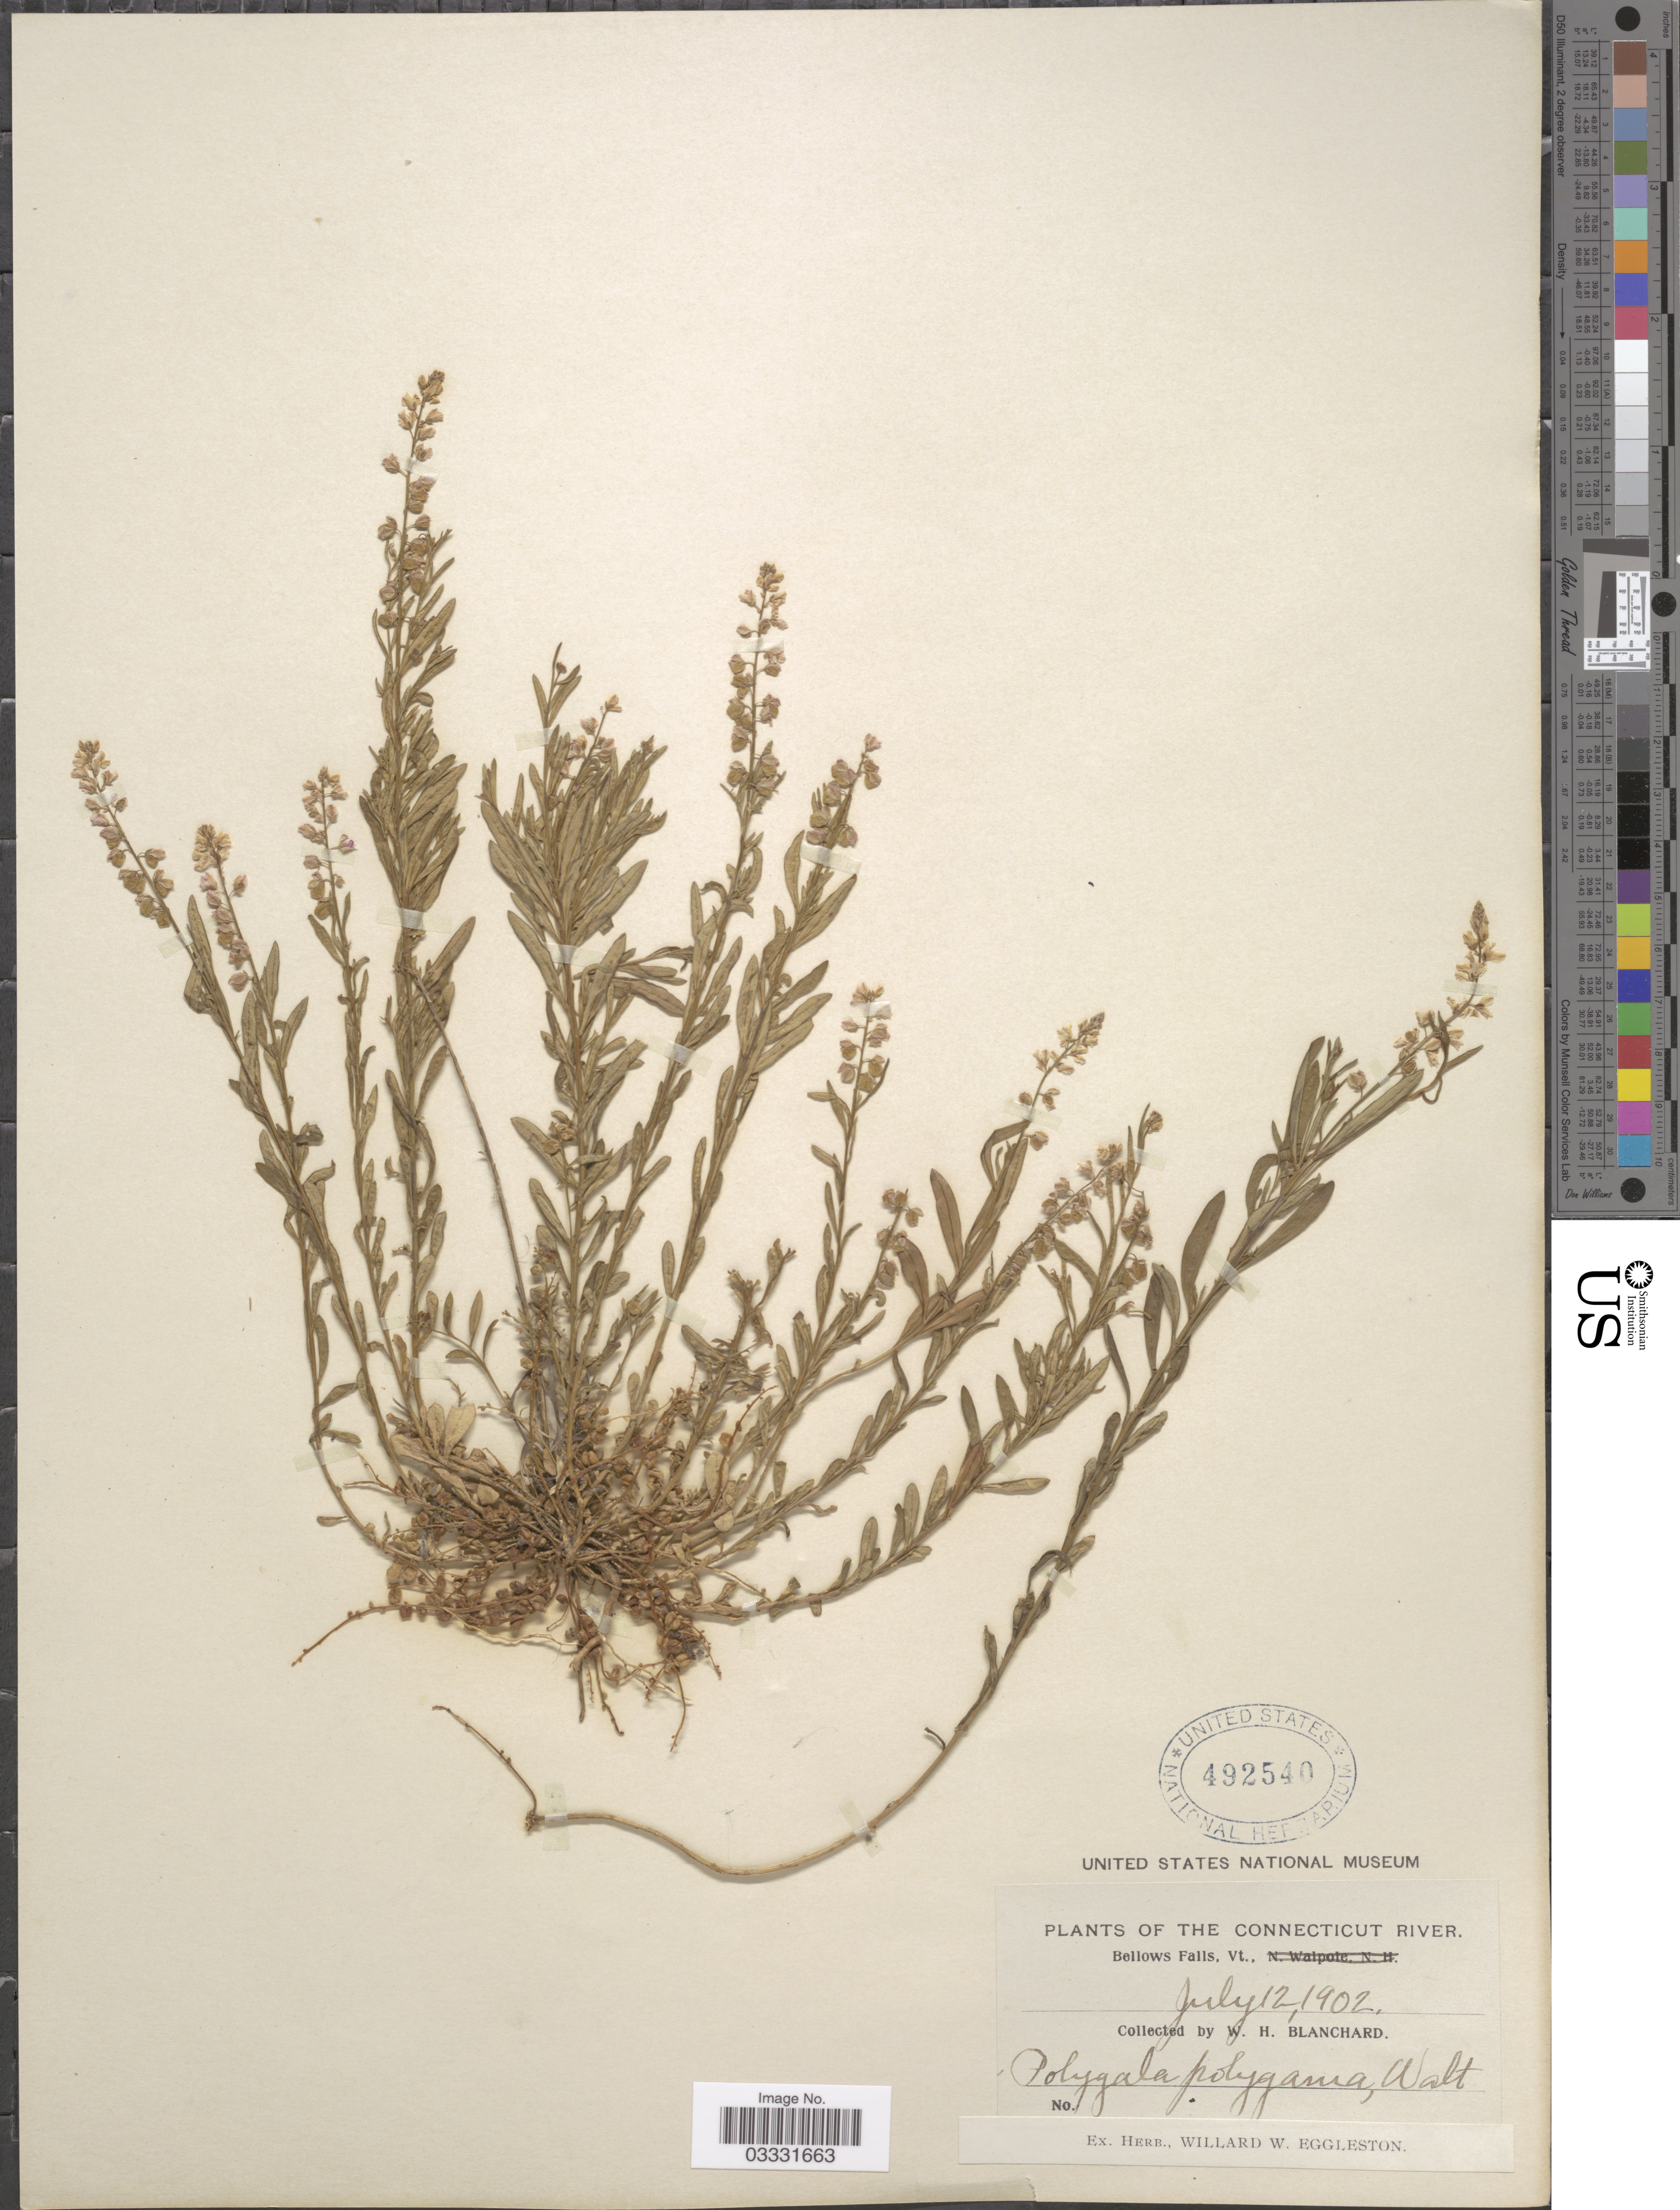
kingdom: Plantae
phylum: Tracheophyta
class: Magnoliopsida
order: Fabales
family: Polygalaceae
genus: Polygala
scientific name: Polygala polygama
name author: Walter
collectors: W. H. Blanchard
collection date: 1902-07-12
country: United States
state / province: Vermont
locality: The Connecticut River. Bellows Falls, Vt.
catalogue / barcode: US 492540